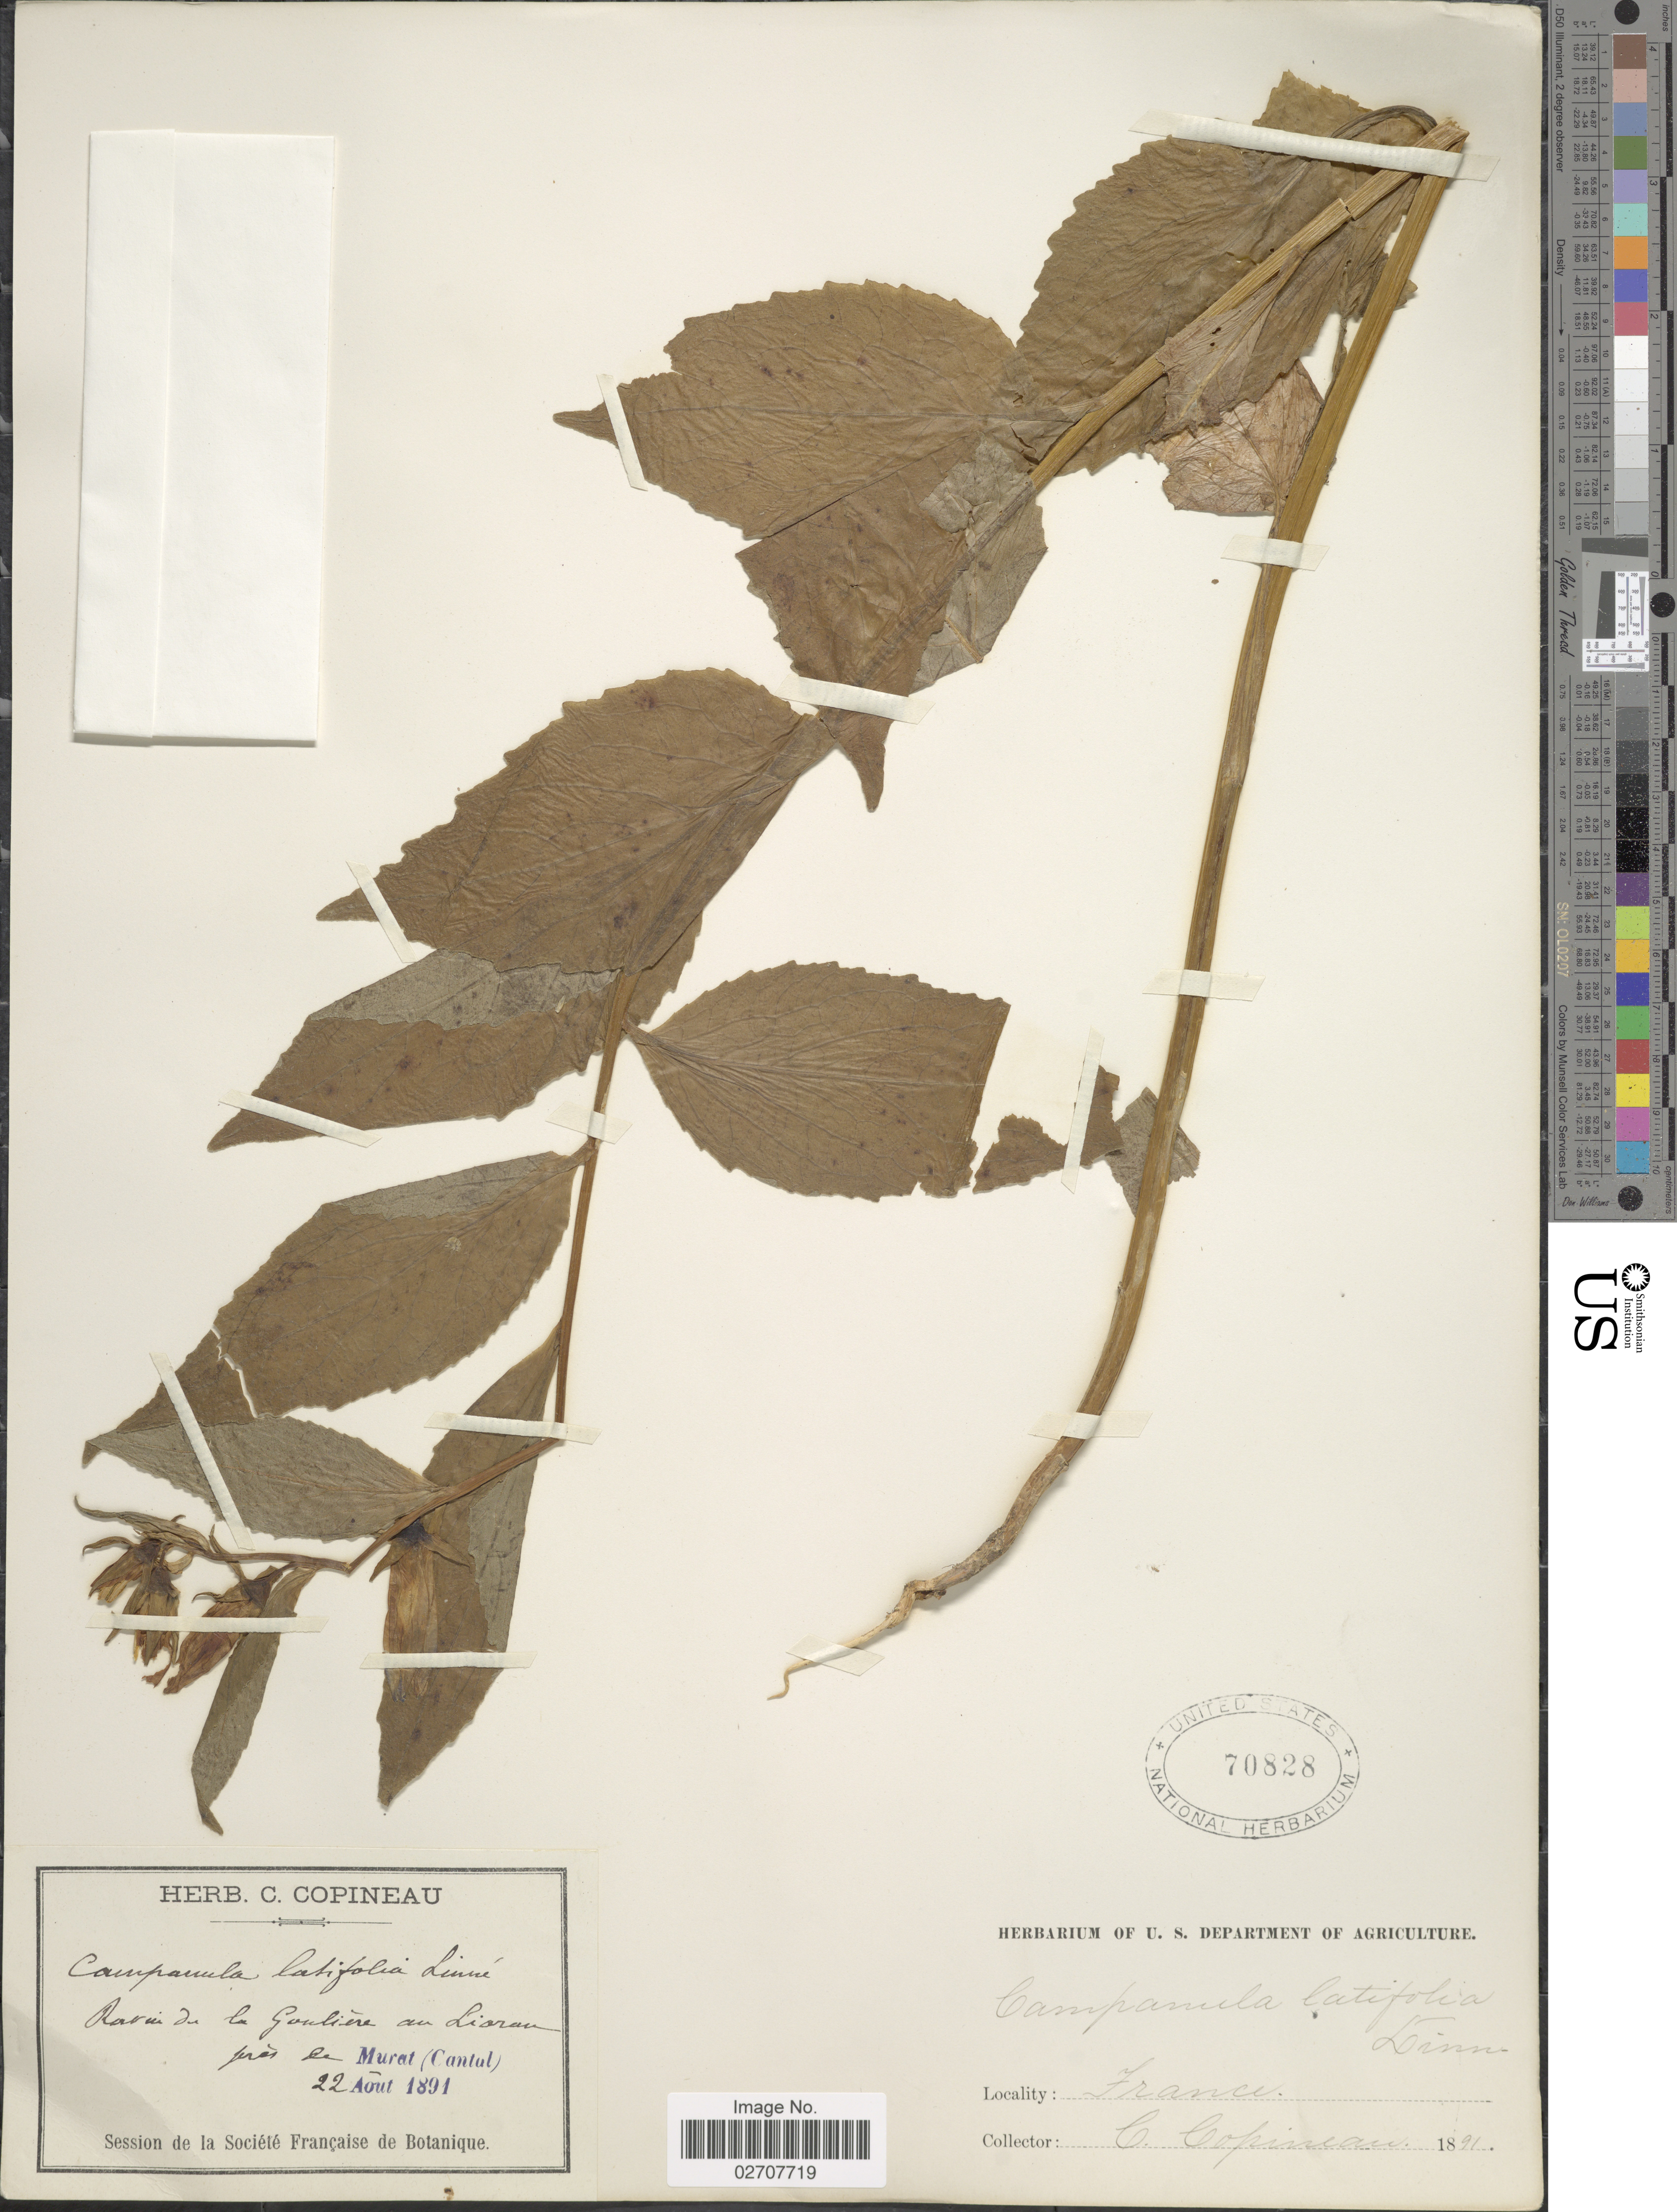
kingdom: Plantae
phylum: Tracheophyta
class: Magnoliopsida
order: Asterales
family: Campanulaceae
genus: Campanula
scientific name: Campanula latifolia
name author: L.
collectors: C. Copineau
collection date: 1891-08-22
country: France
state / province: Auvergne-Rhône-Alpes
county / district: Cantal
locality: Rarui de la Gouliere au Liaran pres le Murat (Cantal)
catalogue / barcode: US 70828